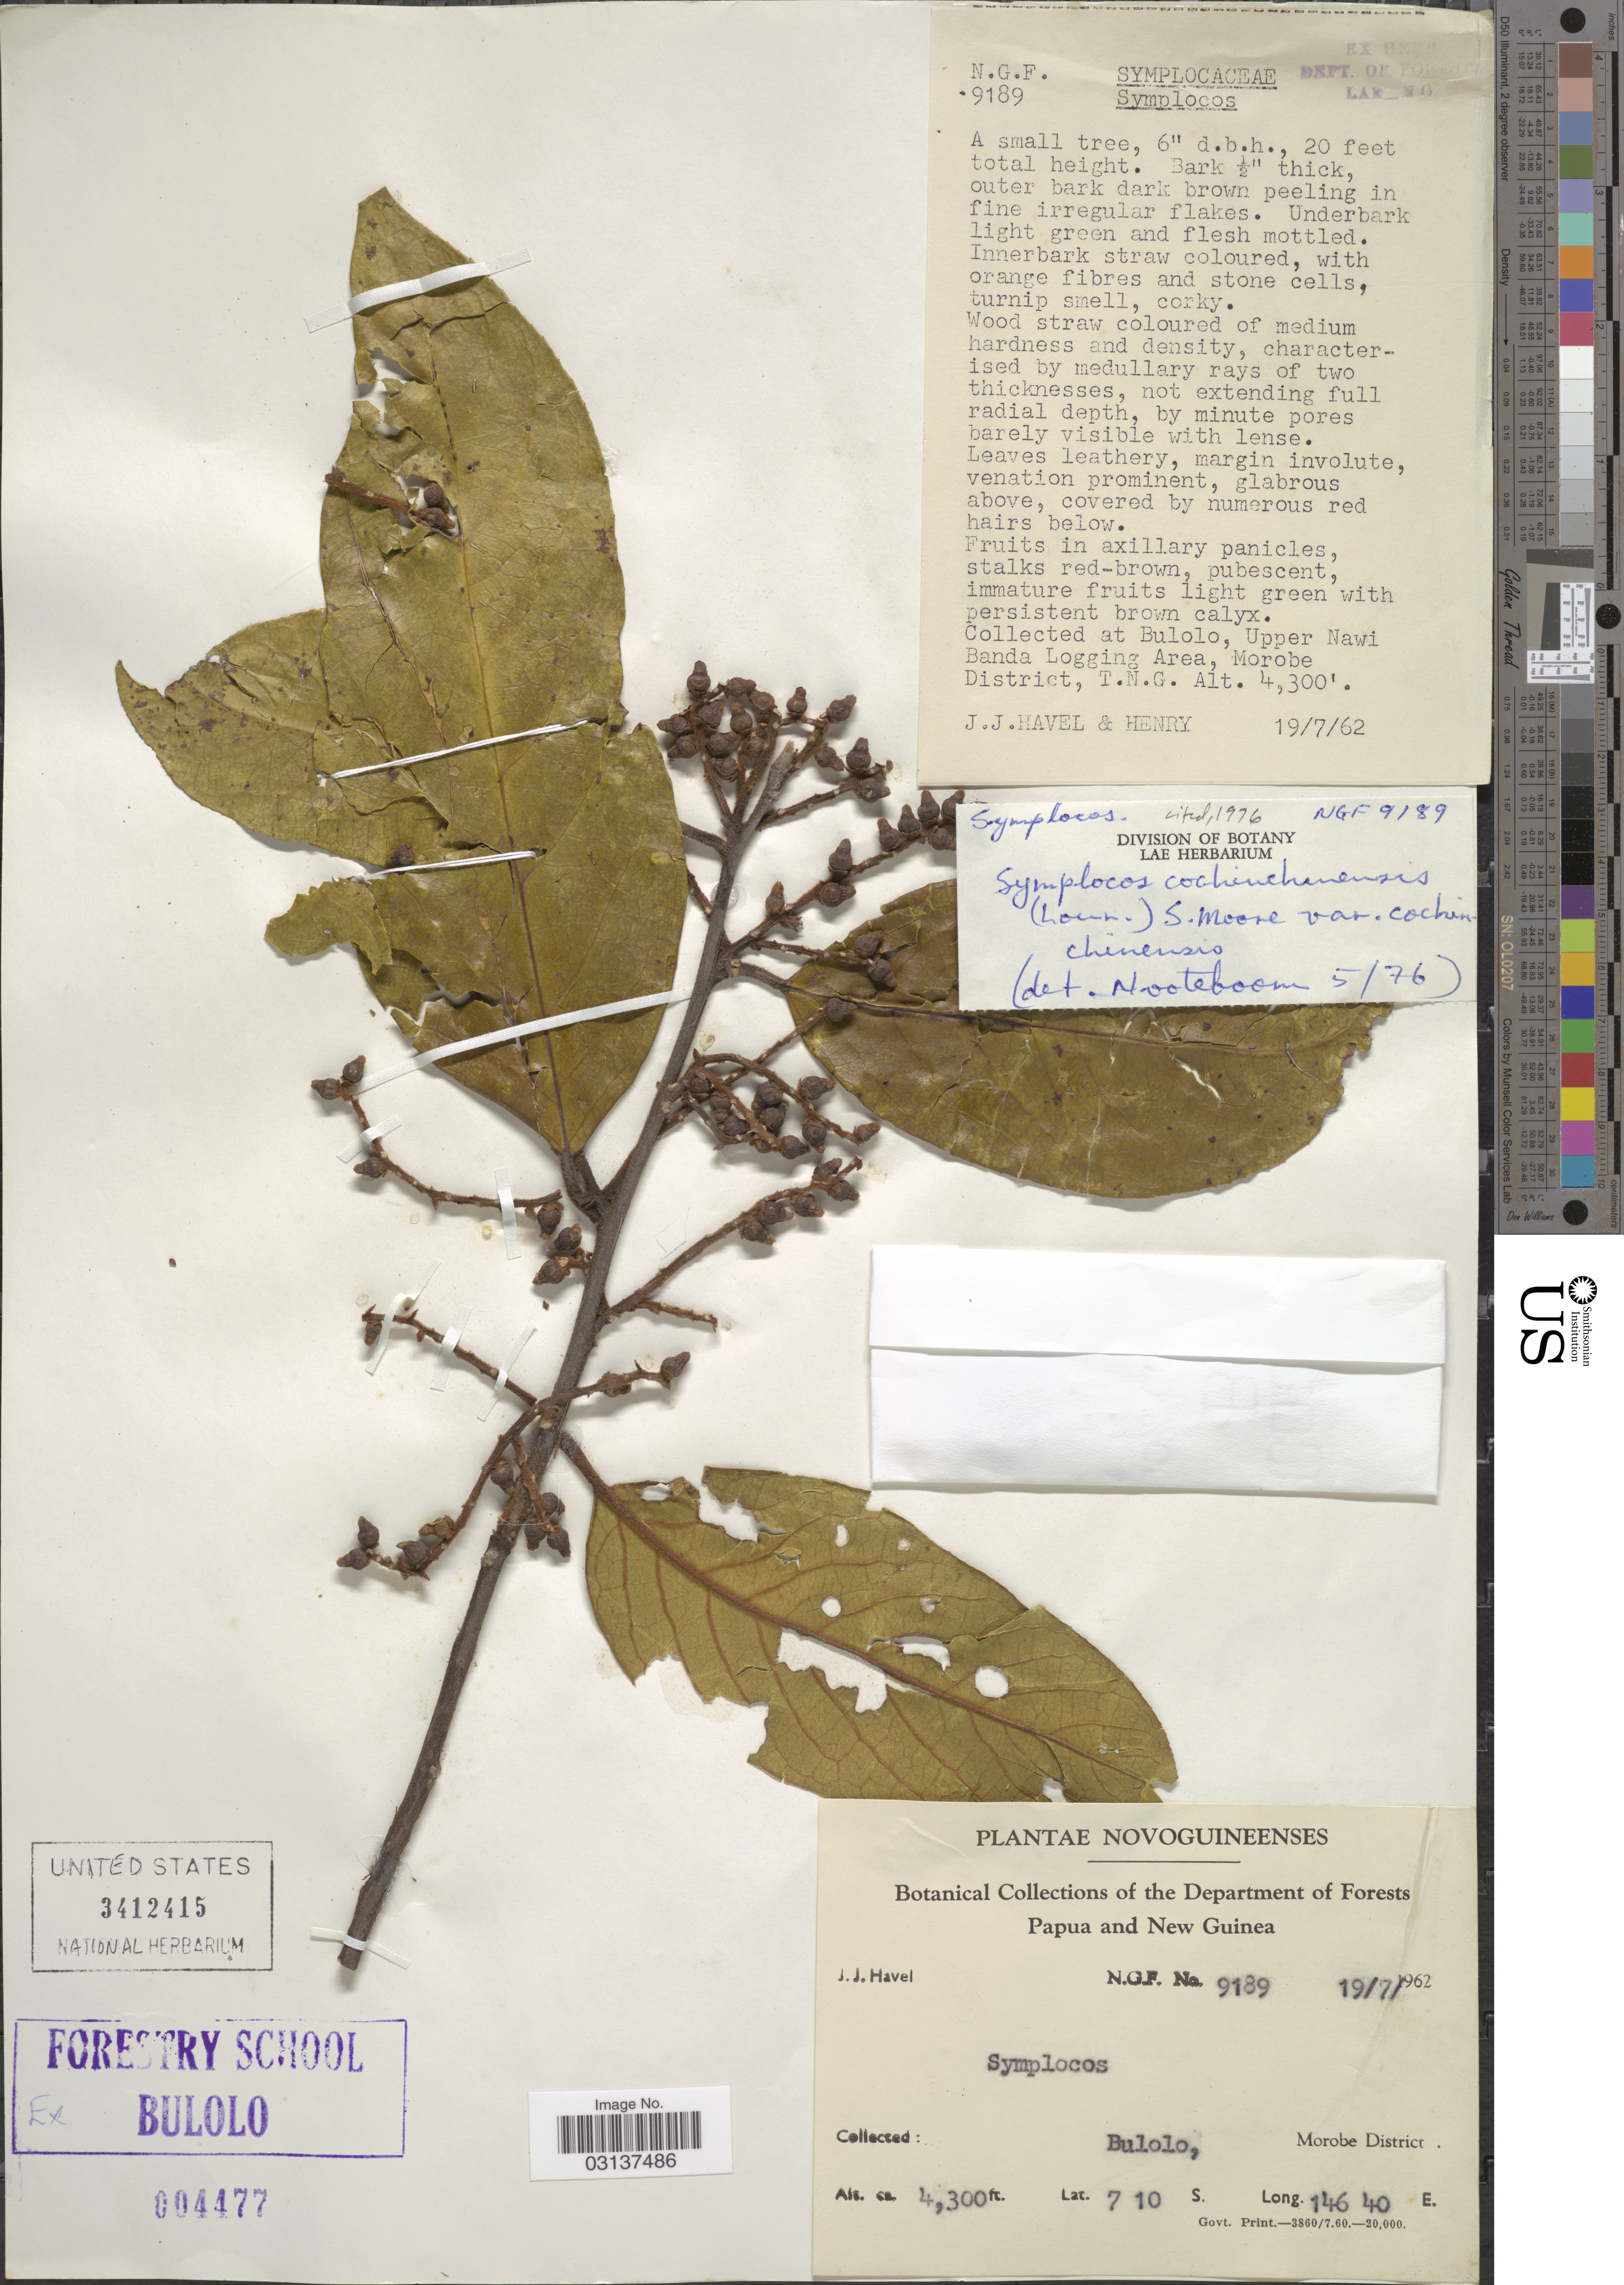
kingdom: Plantae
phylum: Tracheophyta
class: Magnoliopsida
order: Ericales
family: Symplocaceae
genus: Symplocos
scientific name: Symplocos cochinchinensis subsp. cochinchinensis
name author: (Lour.) S. Moore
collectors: J. Havel & -. Henry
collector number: NGF 9189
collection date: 1962-07-19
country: Papua New Guinea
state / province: Morobe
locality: Bulolo. at Bulolo, Upper Nawi Banda Logging Area, T.N.G.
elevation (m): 1311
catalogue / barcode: US 3412415